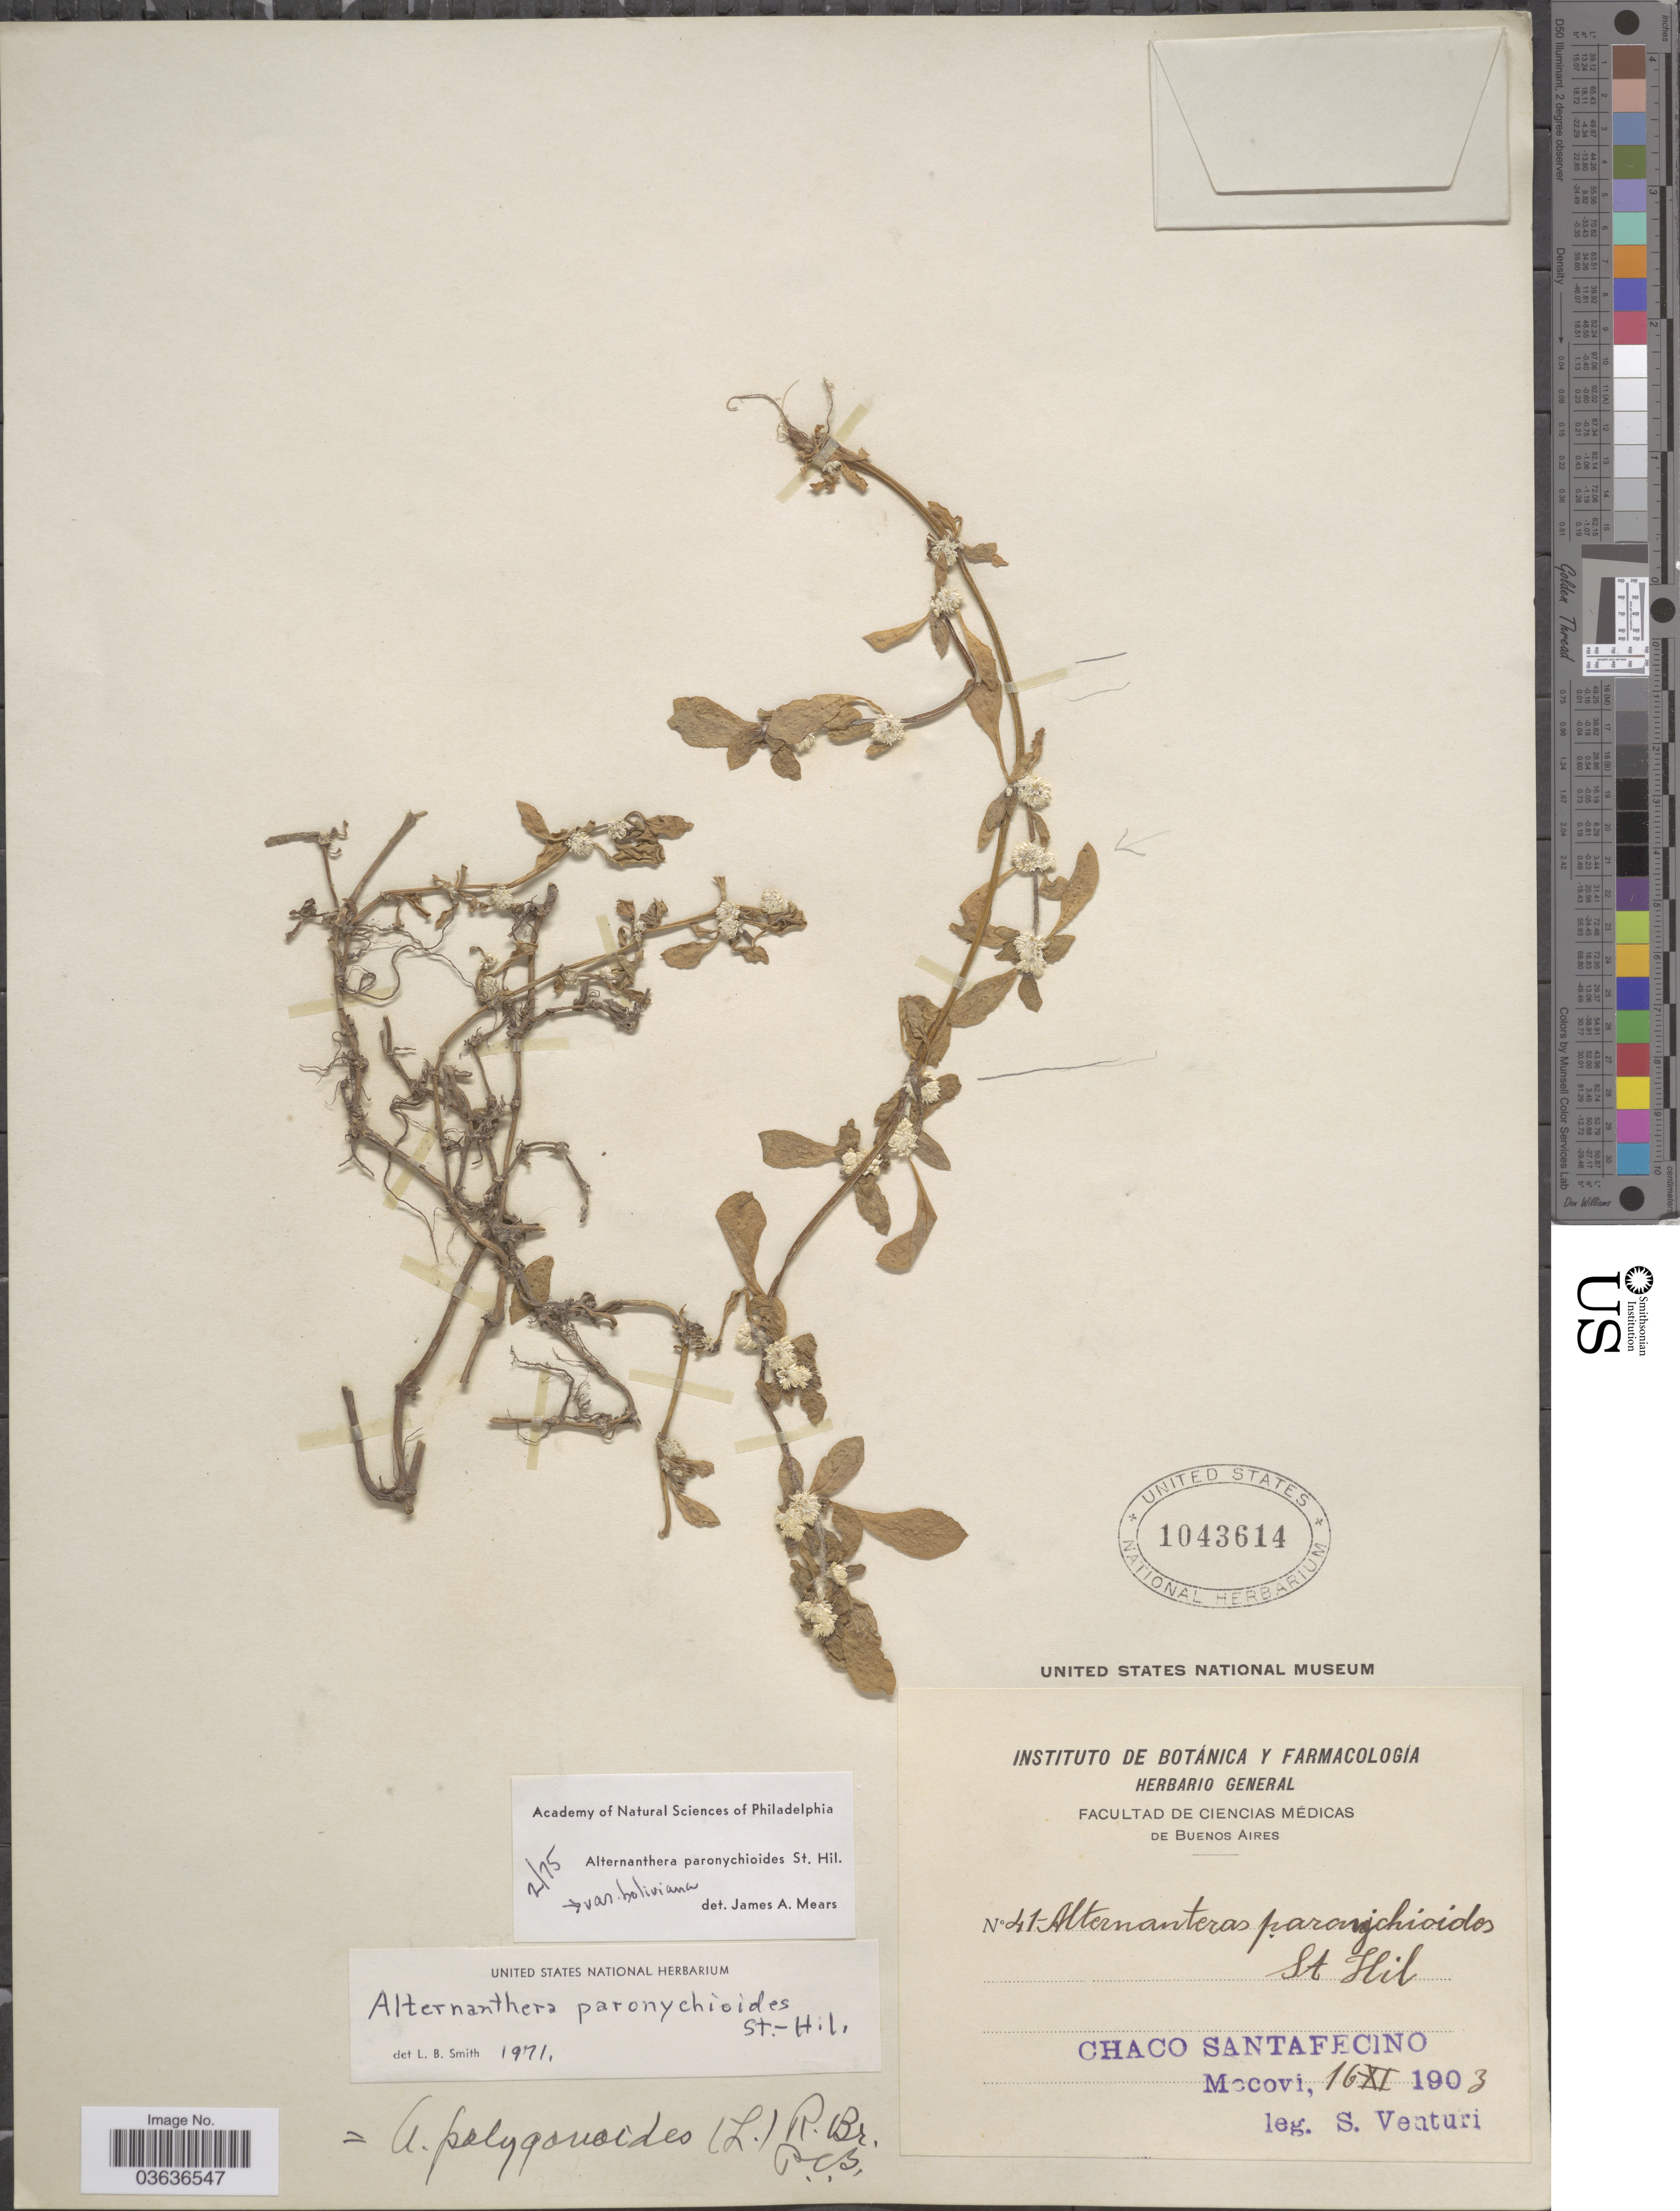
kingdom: Plantae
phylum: Tracheophyta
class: Magnoliopsida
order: Caryophyllales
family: Amaranthaceae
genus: Alternanthera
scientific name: Alternanthera polygonoides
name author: (L.) R. Br. ex Sweet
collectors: S. Venturi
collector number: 41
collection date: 1903-11-16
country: Argentina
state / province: Chaco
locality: Santa Fecino. Mocoví.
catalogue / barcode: US 1043614